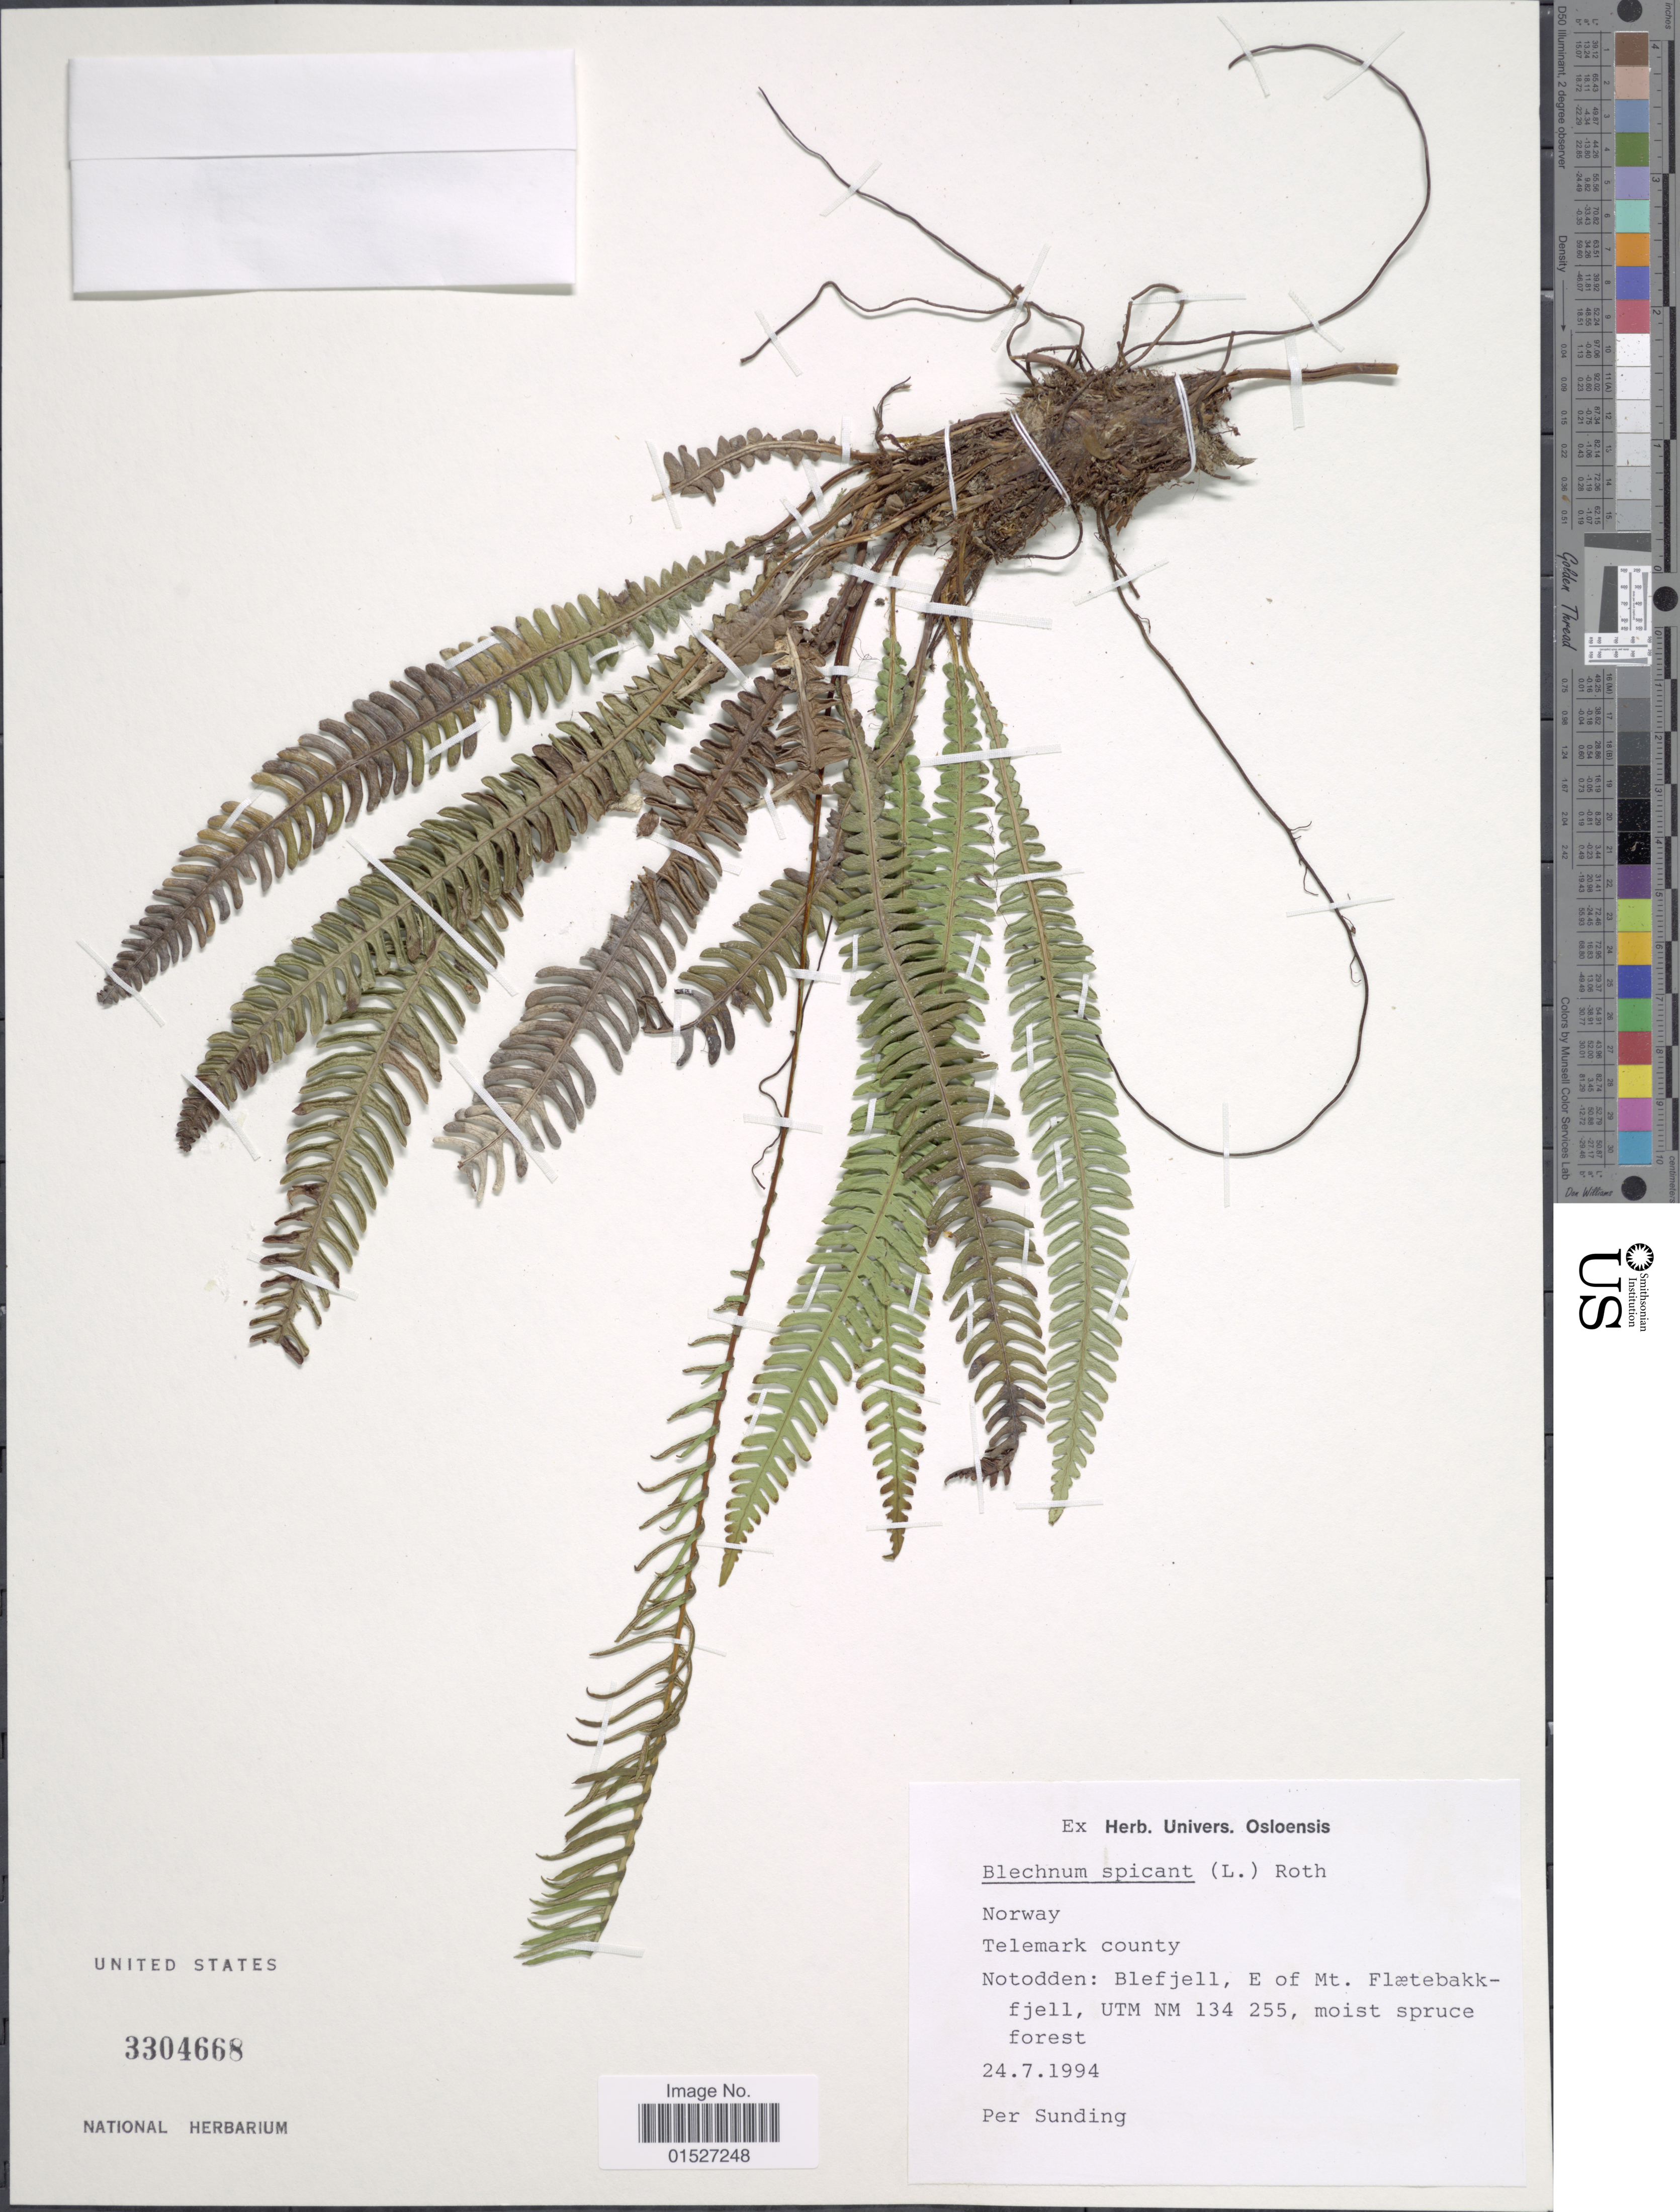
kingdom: Plantae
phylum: Tracheophyta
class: Polypodiopsida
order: Polypodiales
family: Blechnaceae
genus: Blechnum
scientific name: Blechnum spicant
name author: (L.) Sm.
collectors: P. O. Sunding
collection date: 1994-07-24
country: Norway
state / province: Telemark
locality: Telemark county. Notodden: Blefjell, E of Mt. Flaetebakkfjell, UTM NM 134 255.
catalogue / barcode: US 3304668